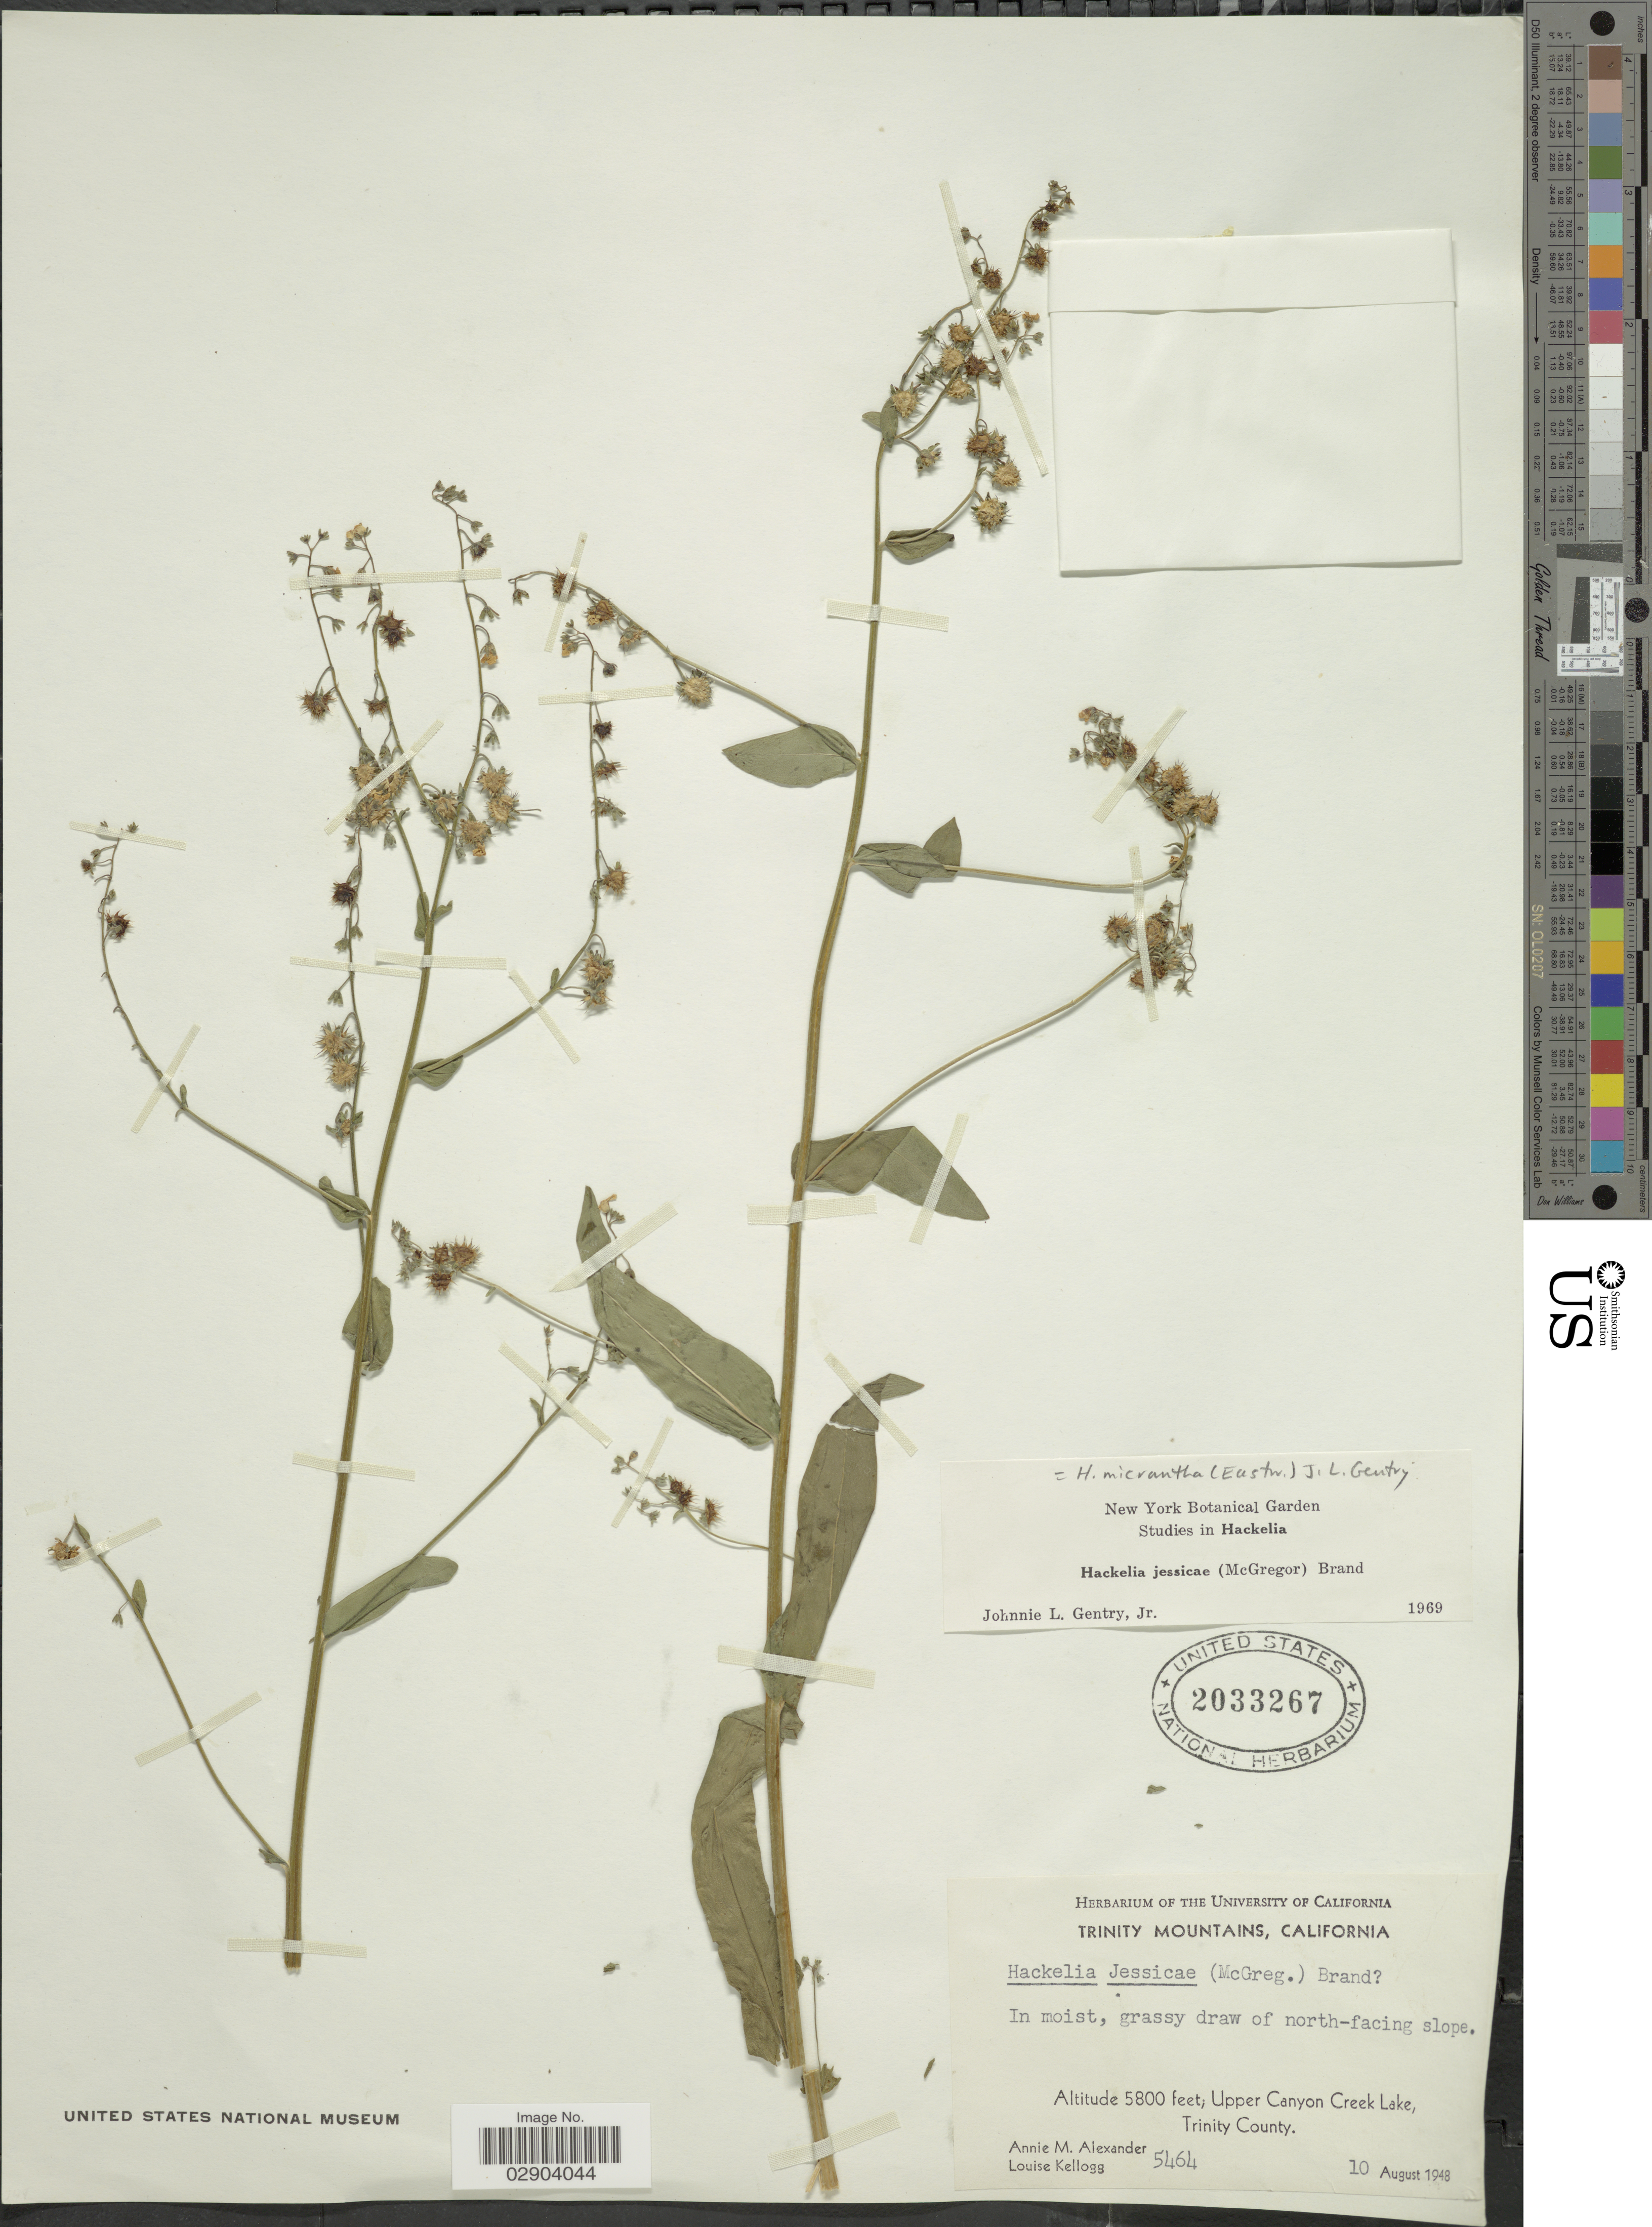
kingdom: Plantae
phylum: Tracheophyta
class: Magnoliopsida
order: Boraginales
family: Boraginaceae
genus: Hackelia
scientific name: Hackelia micrantha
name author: (Eastw.) J.L. Gentry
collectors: A. M. Alexander & L. Kellogg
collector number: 5464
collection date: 1948-08-10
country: United States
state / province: California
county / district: Trinity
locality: Trinity Mountains. Upper Creek Lake, Trinity County.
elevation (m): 1768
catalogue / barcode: US 2033267